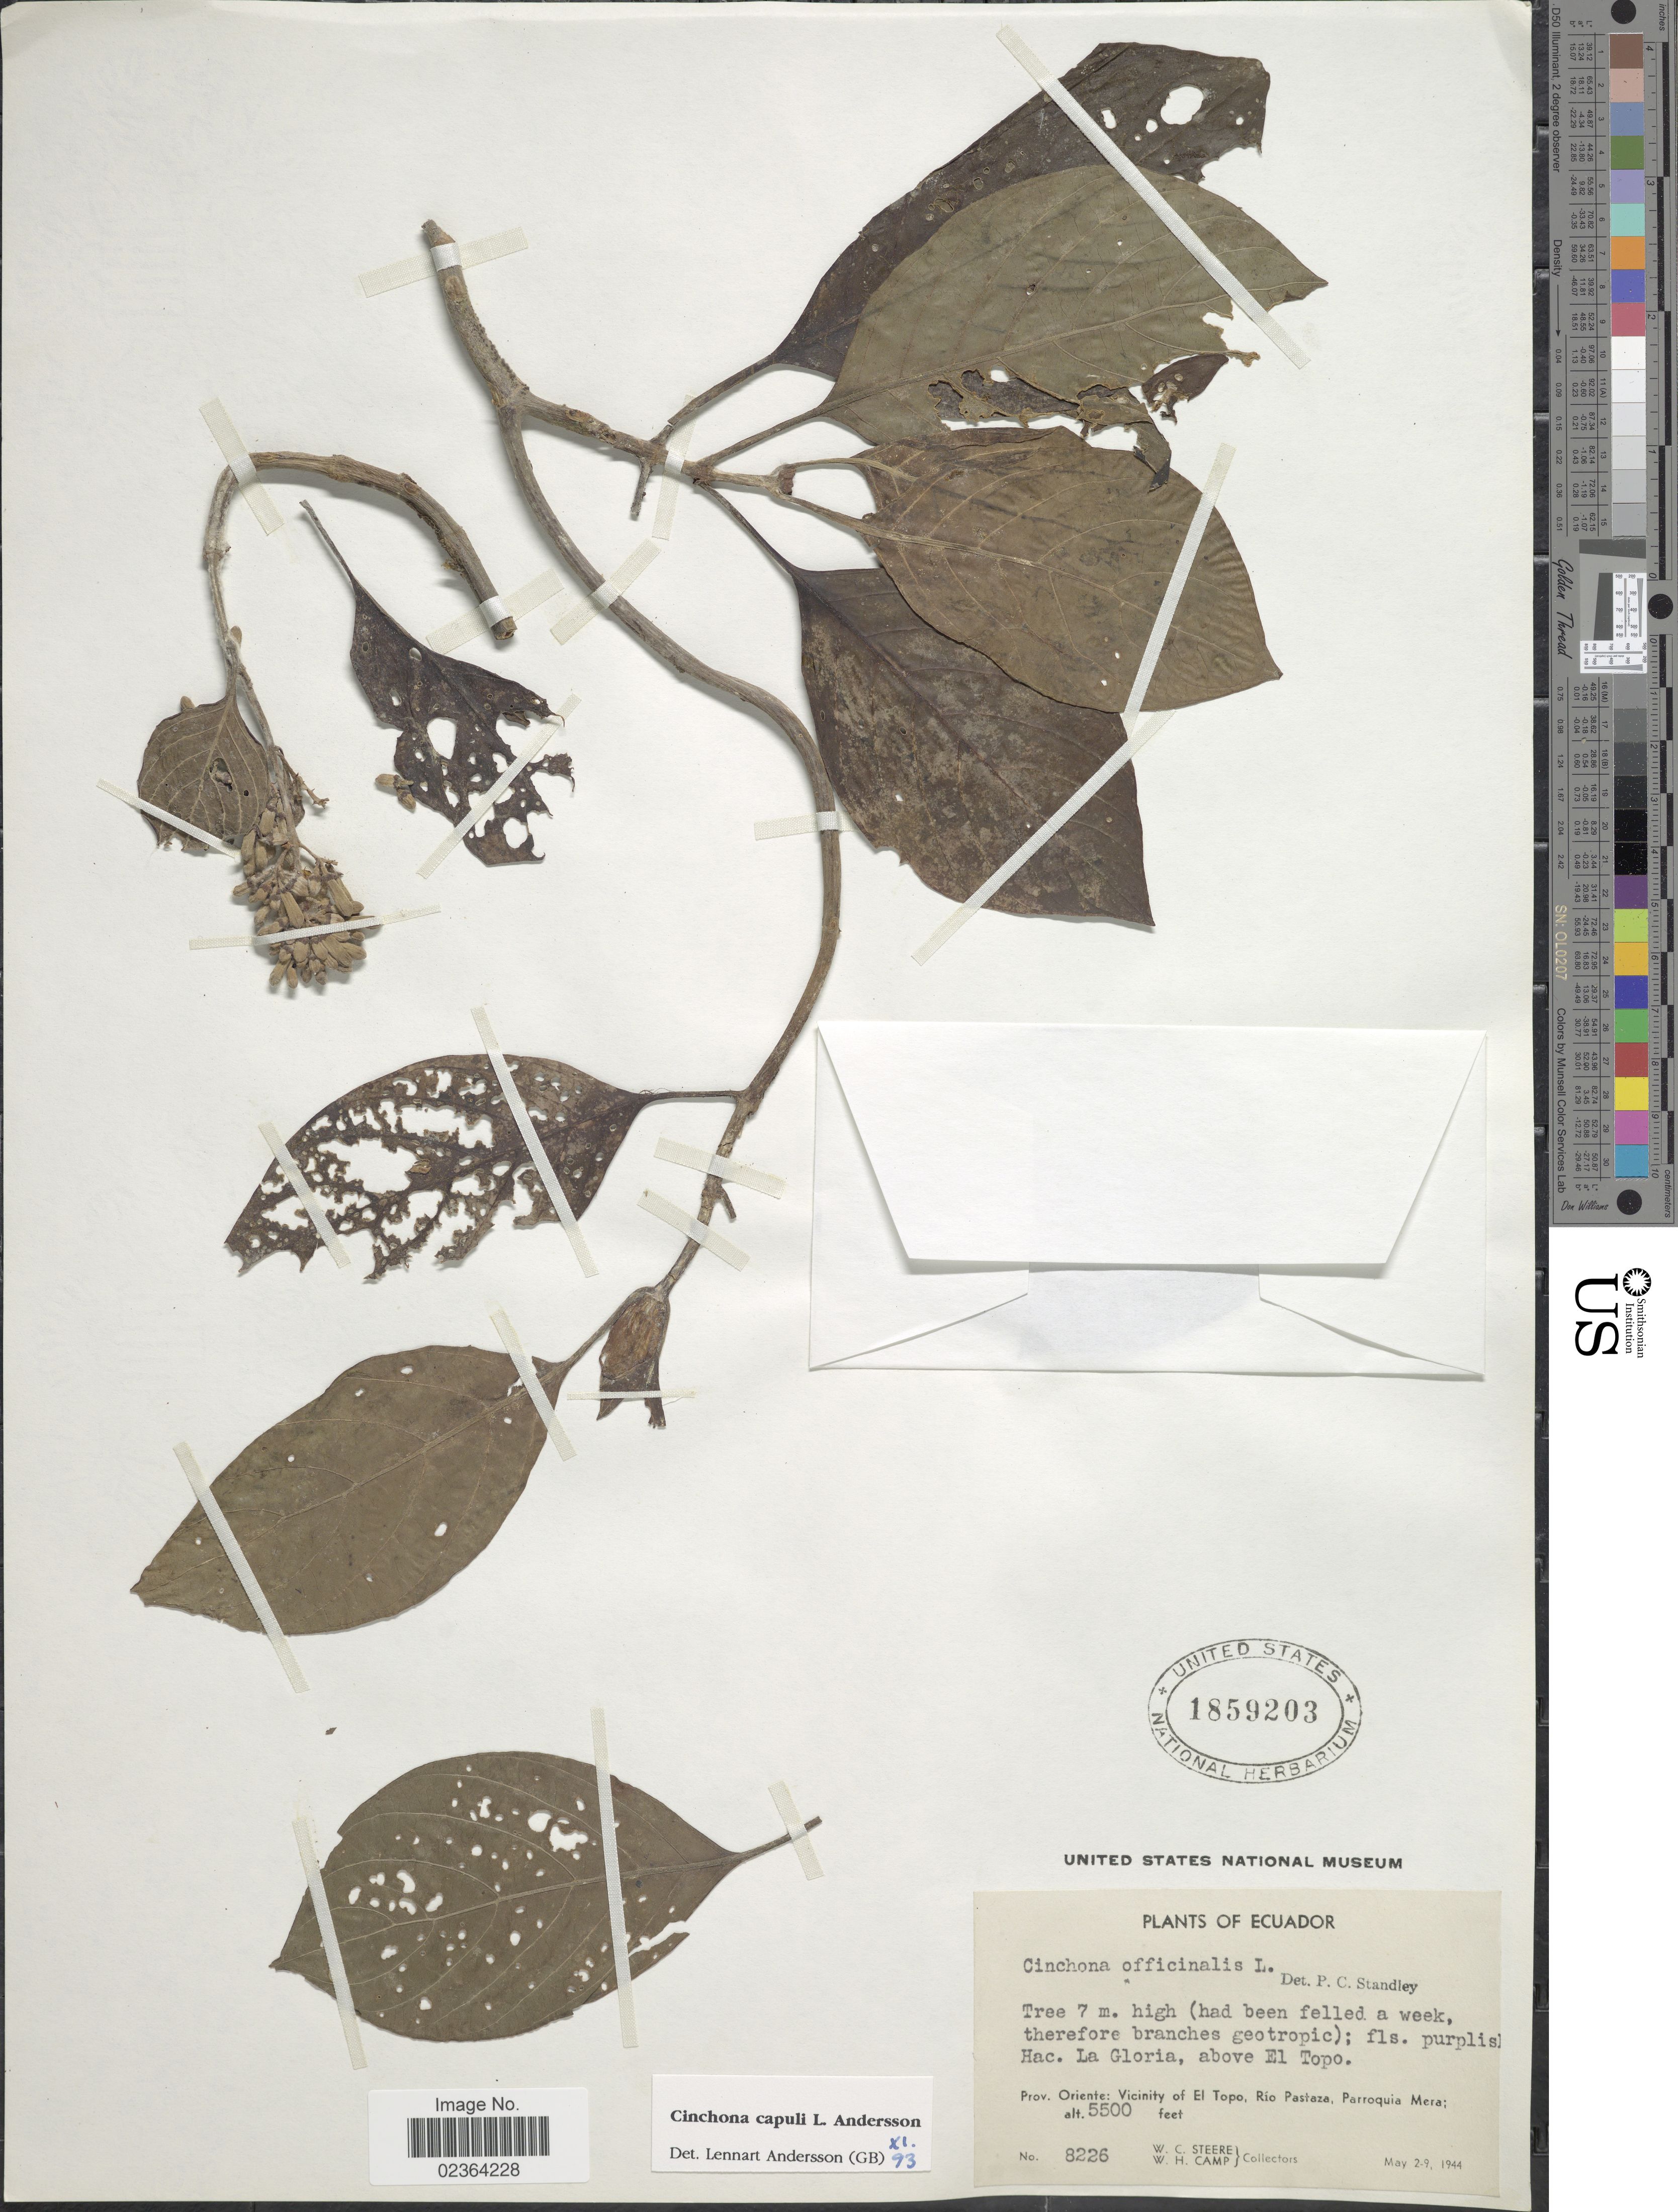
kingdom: Plantae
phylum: Tracheophyta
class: Magnoliopsida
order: Gentianales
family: Rubiaceae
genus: Cinchona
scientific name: Cinchona capuli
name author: L. Andersson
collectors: W. C. Steere & W. H. Camp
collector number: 8226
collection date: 1944-05-02/1944-05-09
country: Ecuador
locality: Prov. Oriente: Vicinity of El Topo, Rio Pastaza, Parroquia Mera, Hac. La Gloria, above El Topo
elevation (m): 1676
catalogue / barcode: US 1859203